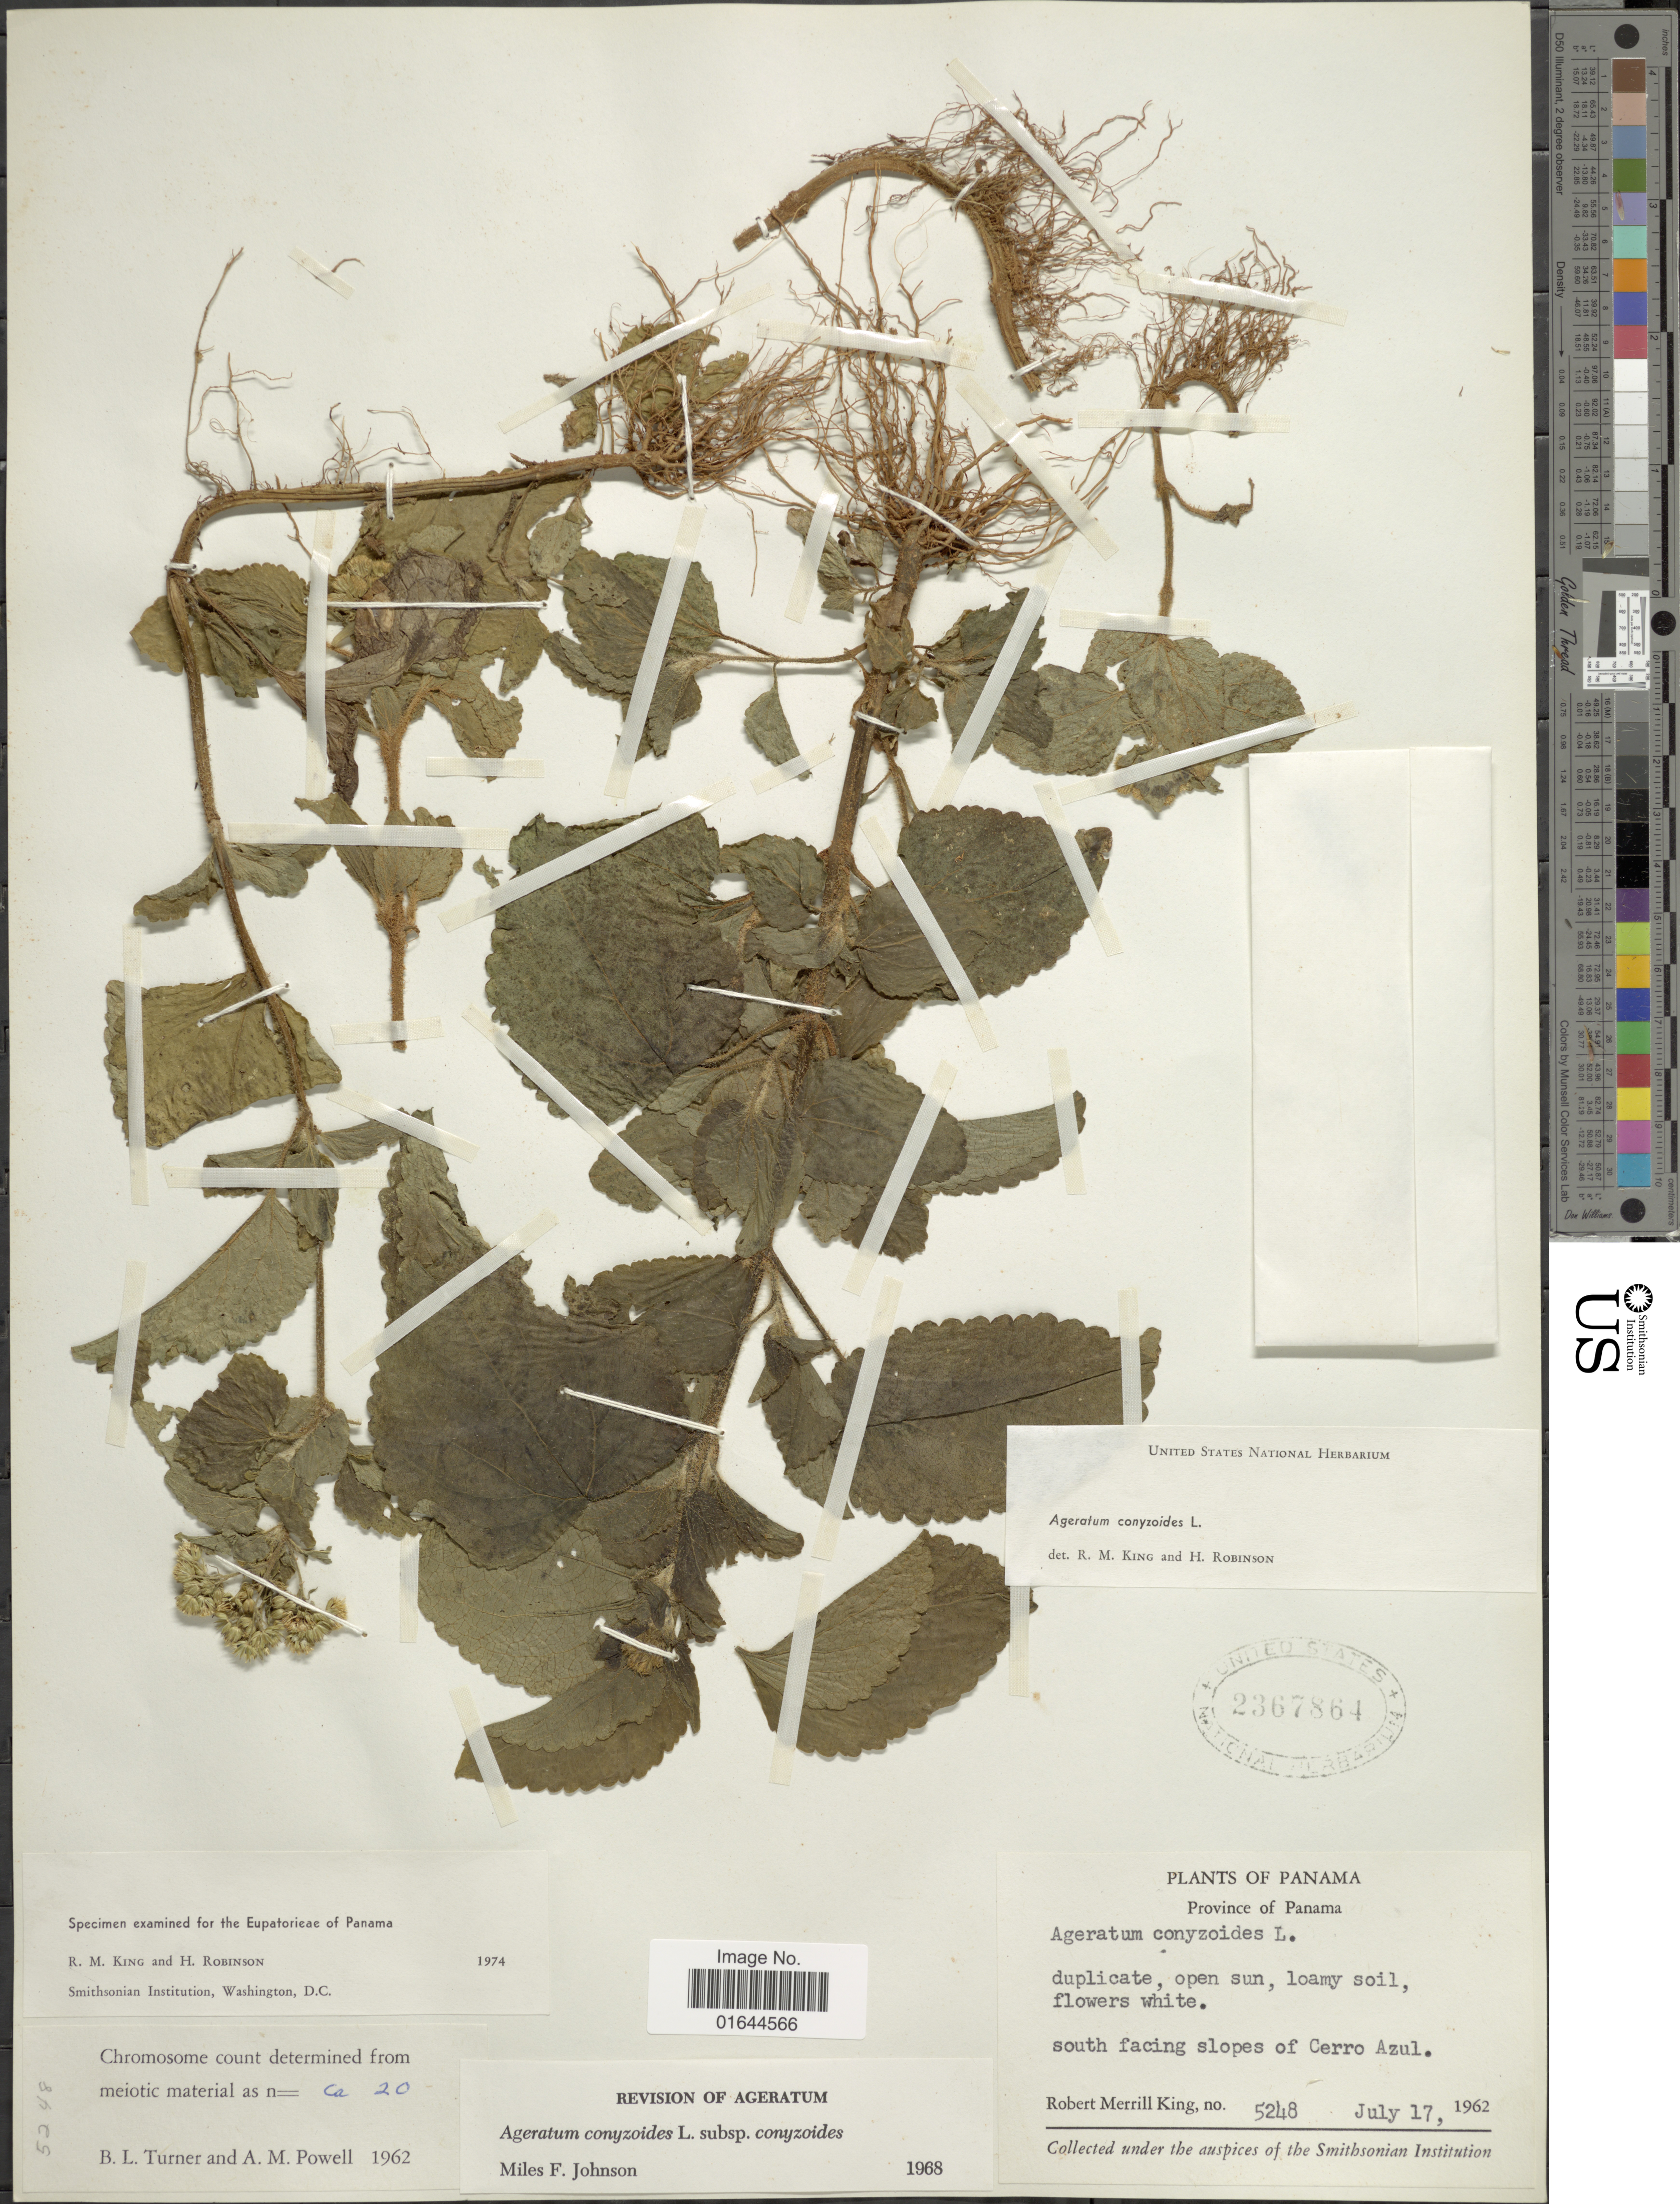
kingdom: Plantae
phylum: Tracheophyta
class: Magnoliopsida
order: Asterales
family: Asteraceae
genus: Ageratum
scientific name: Ageratum conyzoides subsp. conyzoides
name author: L.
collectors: R. M. King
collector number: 5248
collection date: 1962-07-17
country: Panama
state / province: Panamá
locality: Province of Panama, south facing slopes of Cerro Azul.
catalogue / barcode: US 2367864